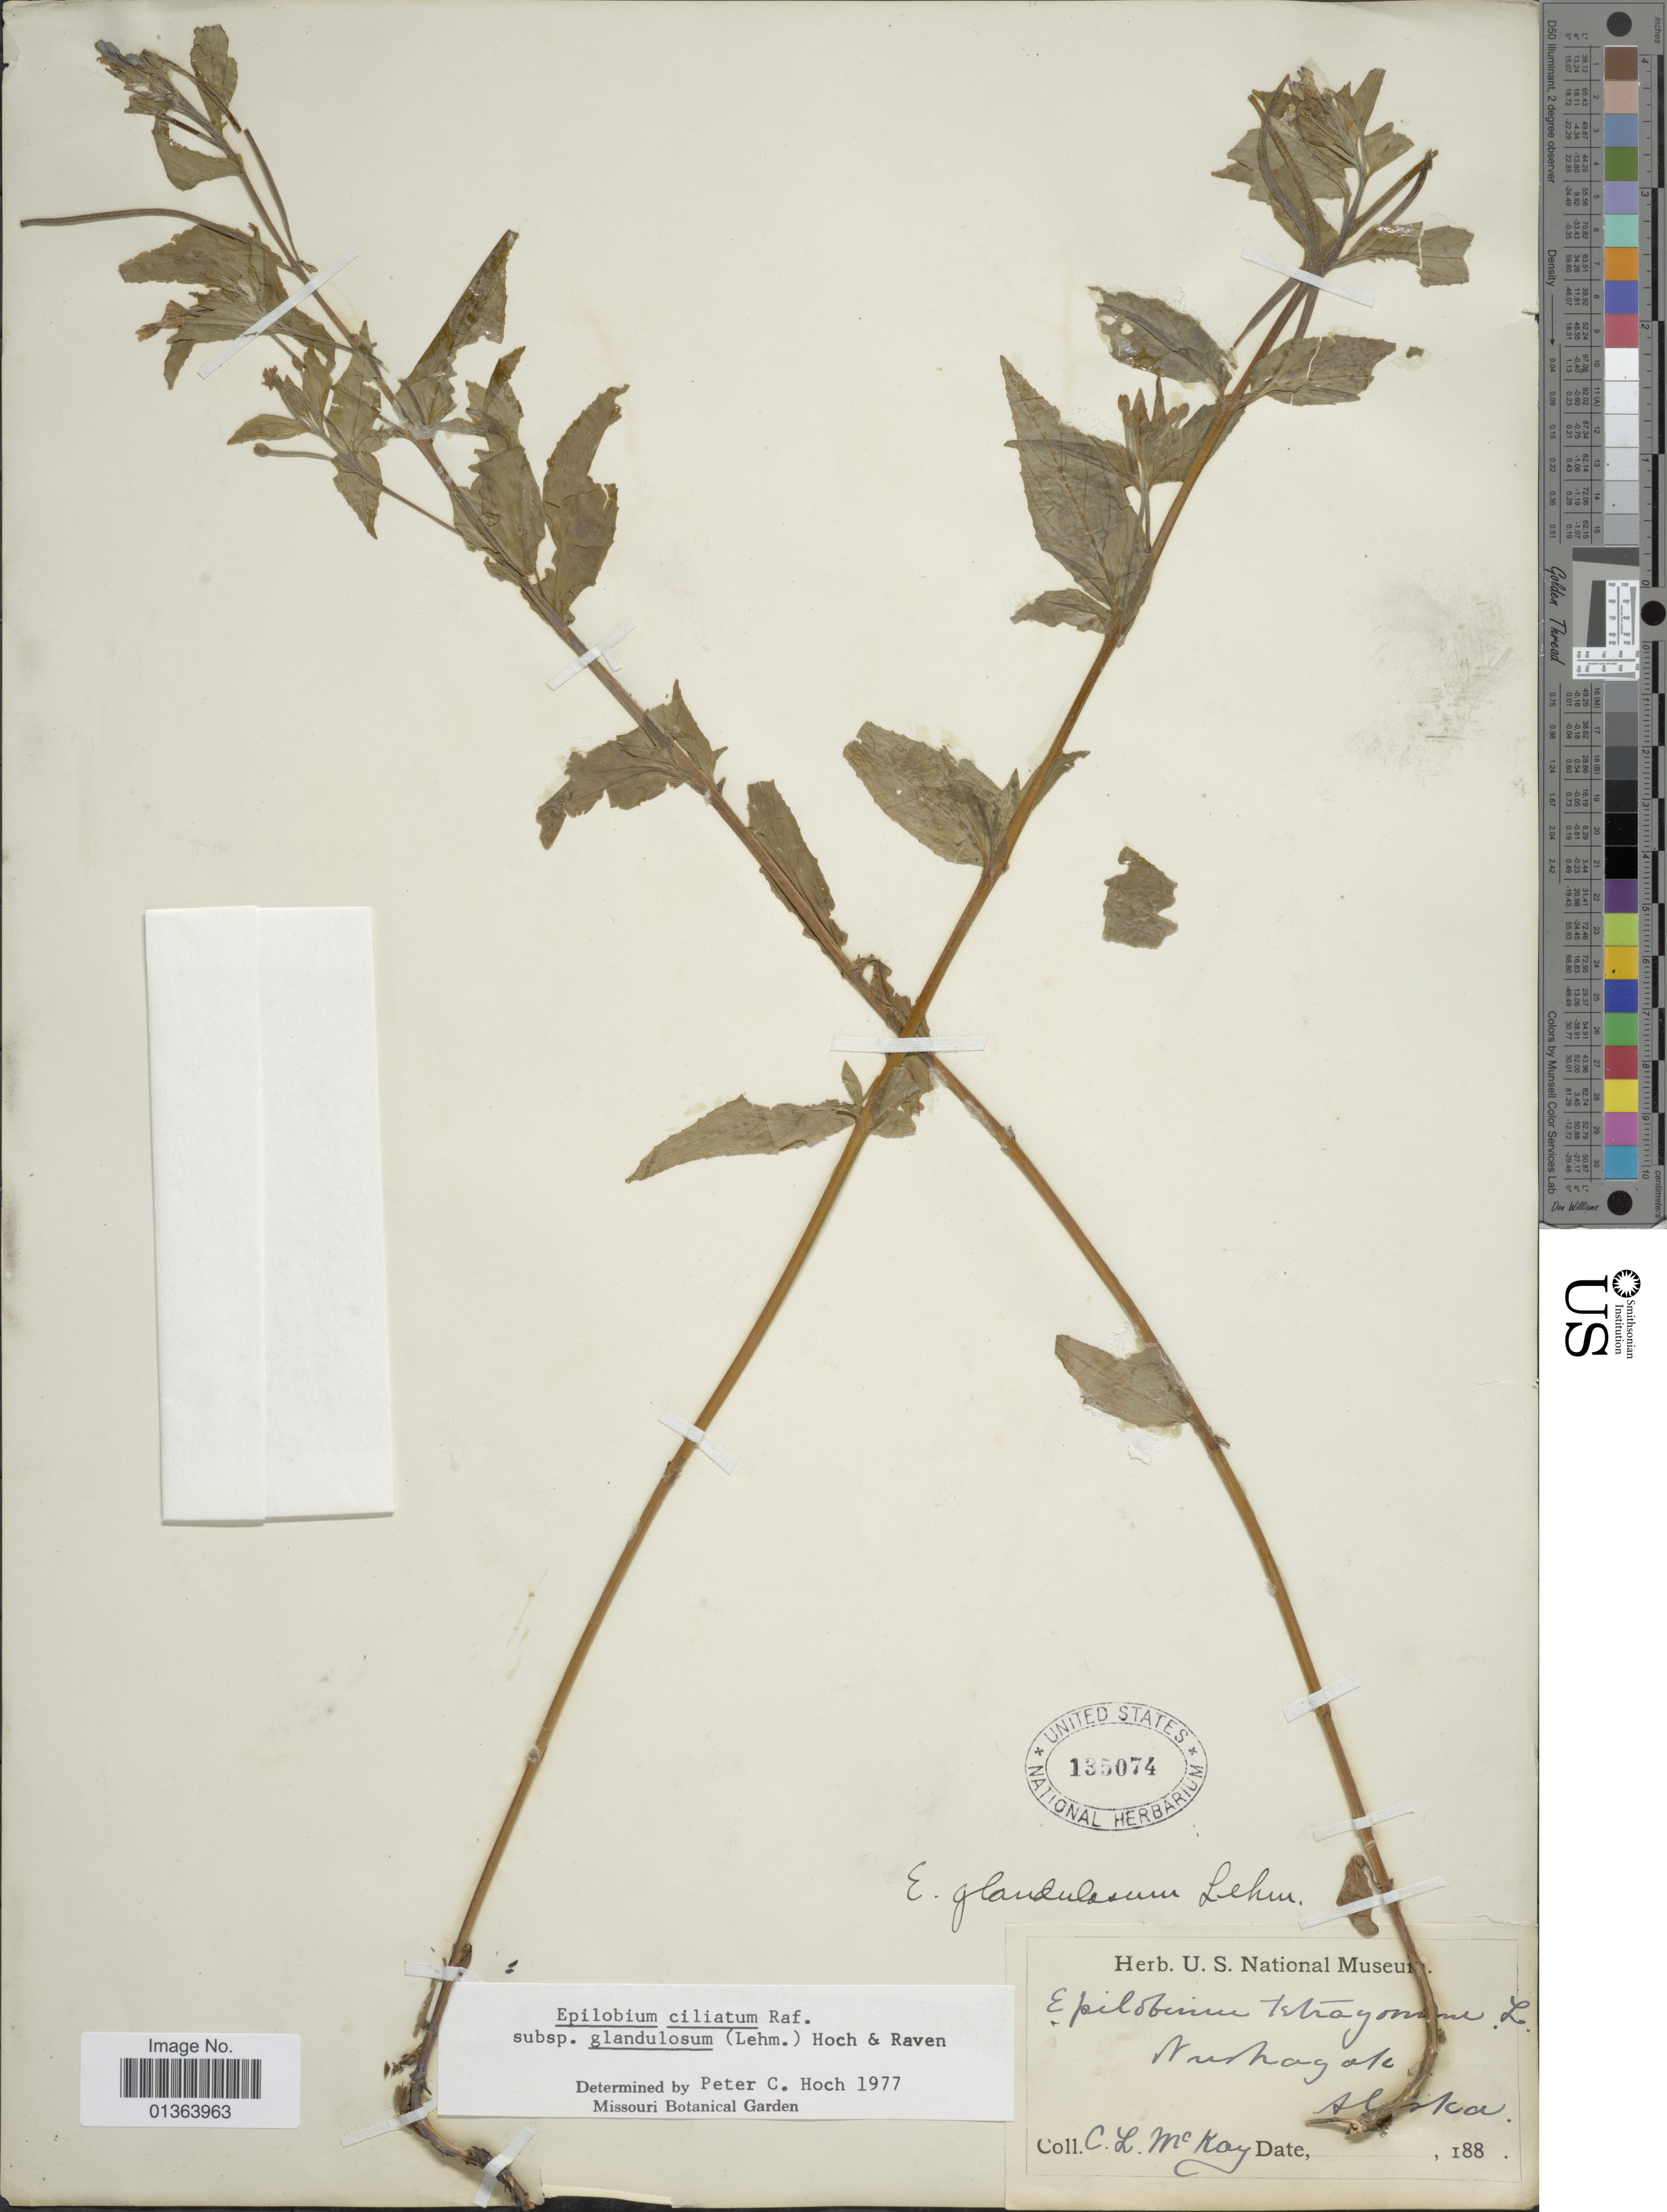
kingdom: Plantae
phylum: Tracheophyta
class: Magnoliopsida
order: Myrtales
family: Onagraceae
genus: Epilobium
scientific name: Epilobium ciliatum subsp. glandulosum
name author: (Lehm.) Hoch & P.H. Raven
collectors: C. McKay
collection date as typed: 188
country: United States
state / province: Alaska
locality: Nushagak.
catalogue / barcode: US 135074